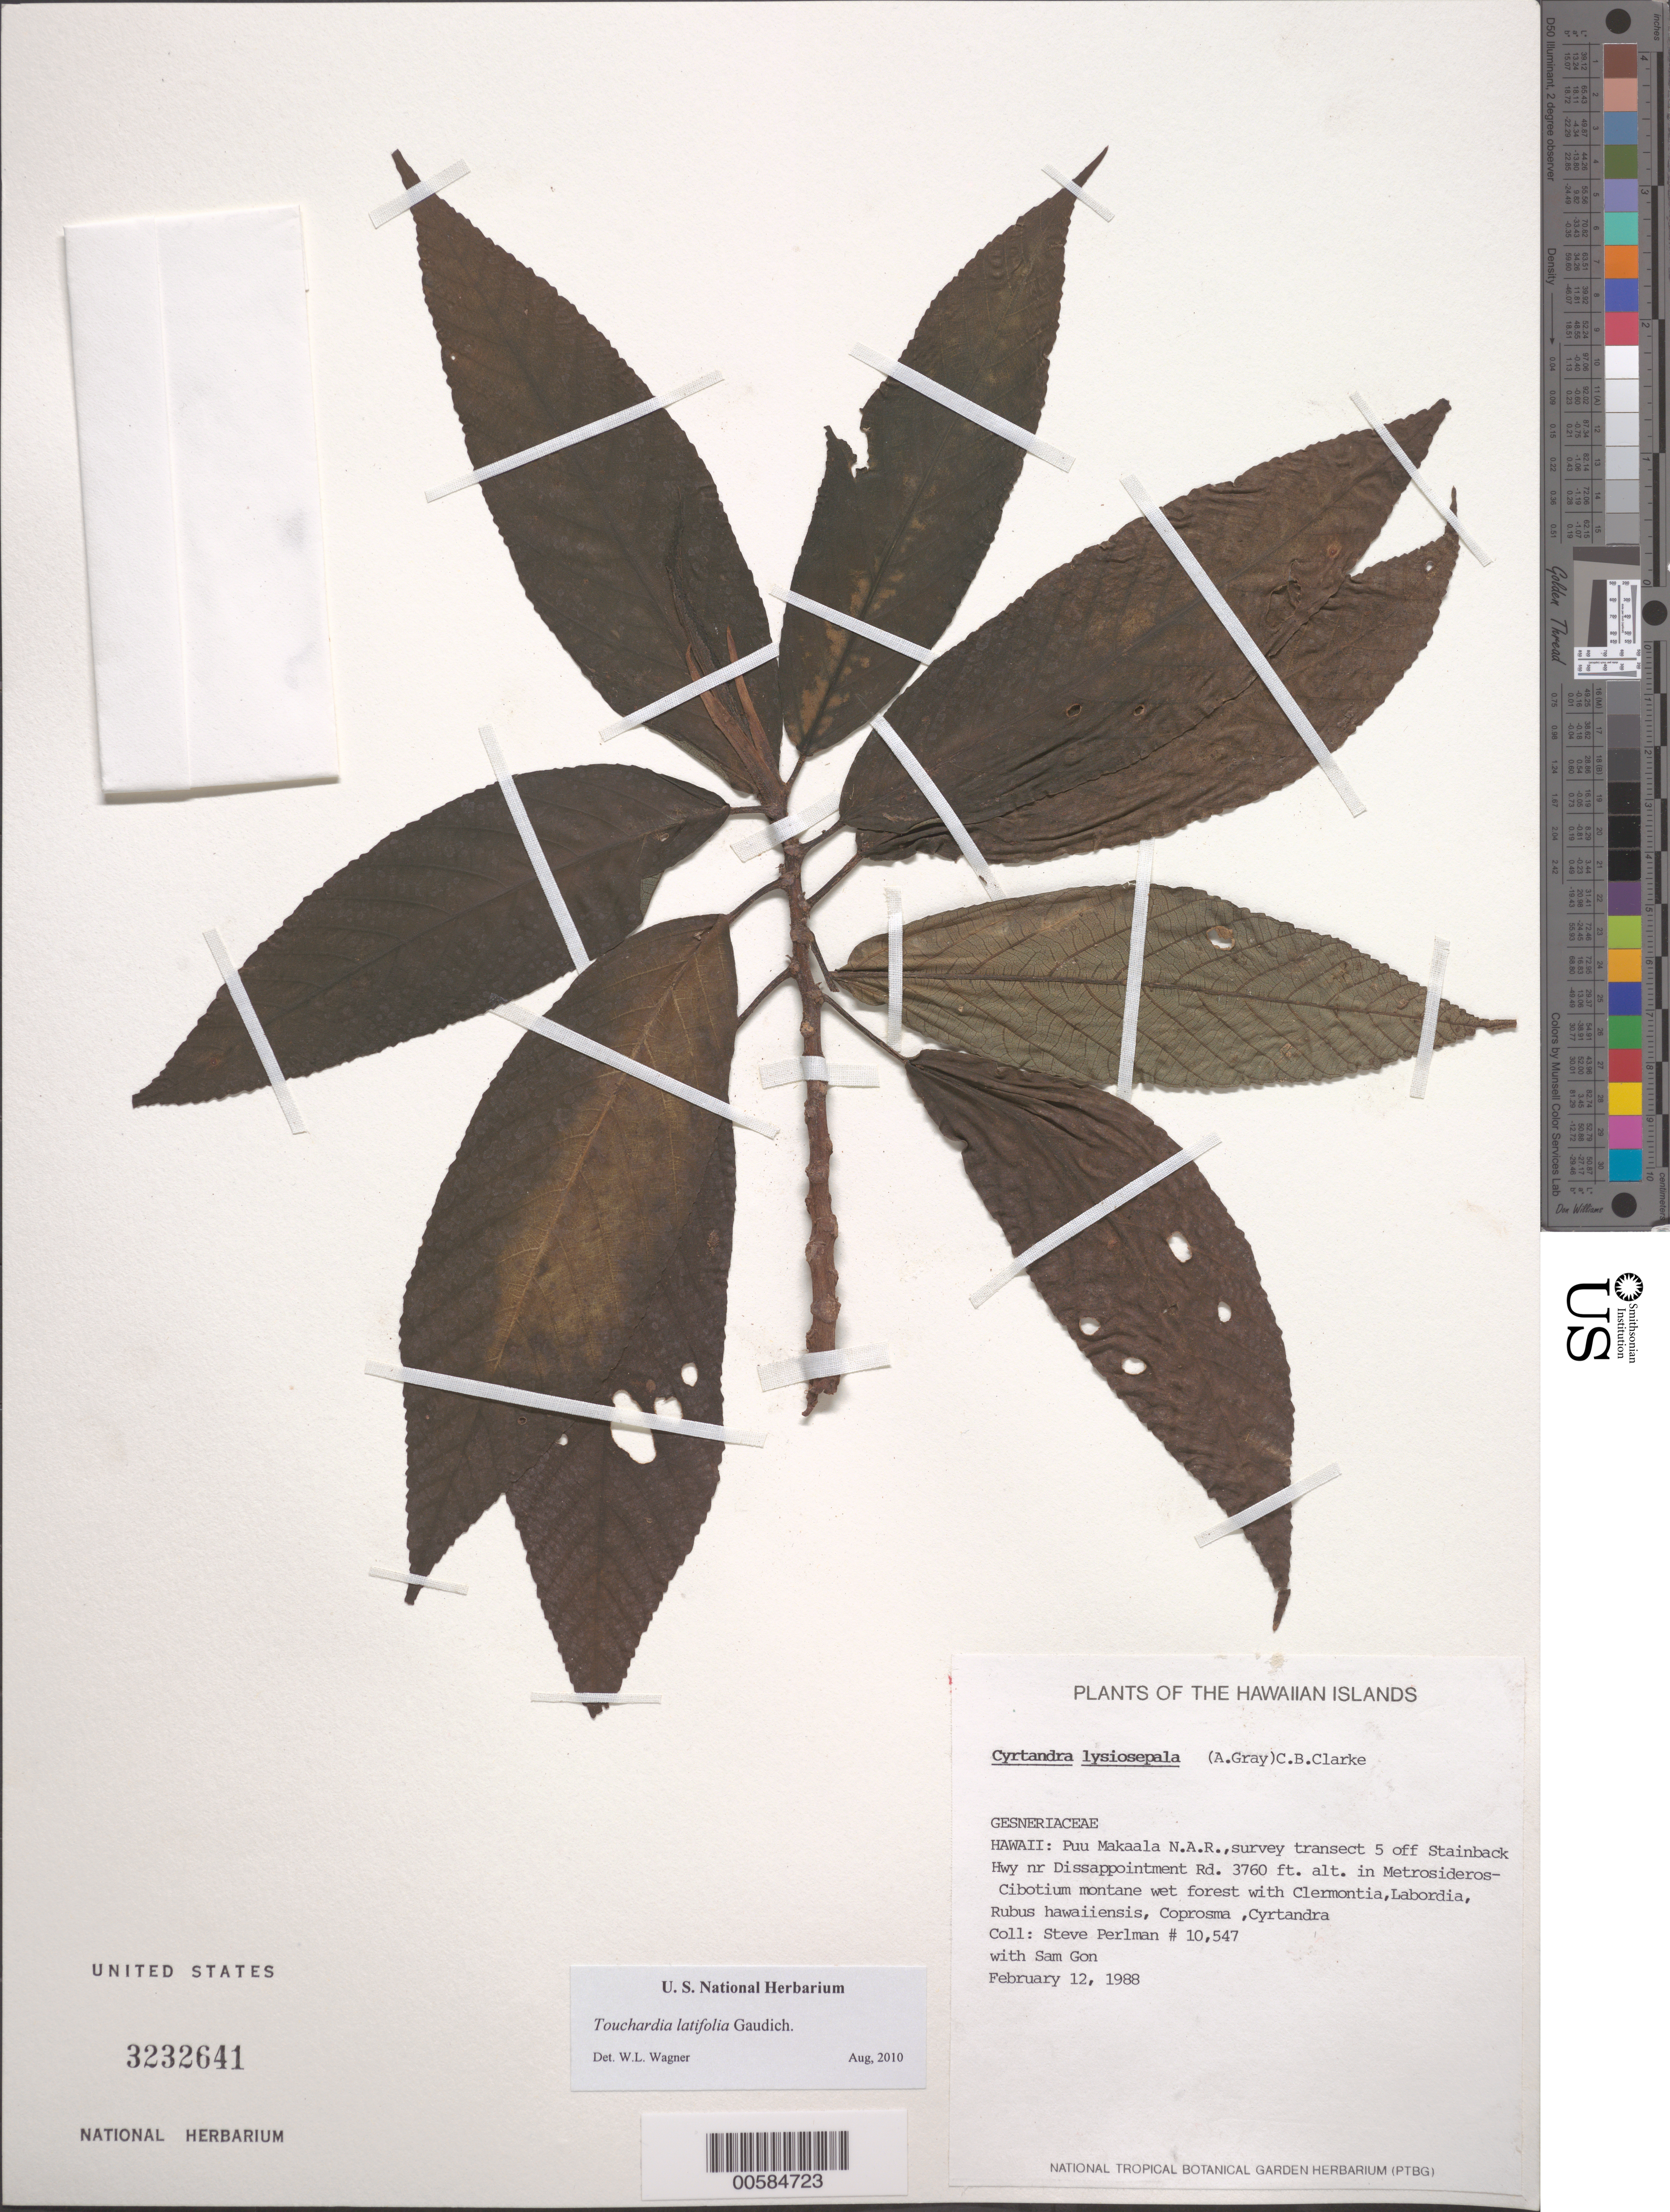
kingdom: Plantae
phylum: Tracheophyta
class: Magnoliopsida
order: Lamiales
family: Gesneriaceae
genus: Cyrtandra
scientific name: Cyrtandra lysiosepala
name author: (A. Gray) C.B. Clarke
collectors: S. P. Perlman & S. Gon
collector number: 10547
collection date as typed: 12 Feb 1988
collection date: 1988-02-12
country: United States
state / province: Hawaii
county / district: Hawaii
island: Hawaii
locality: Puu Makaala N.A.R., survey transect 5 off Stainback Hwy nr Dissappointment Rd.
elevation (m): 1146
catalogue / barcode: US 3232641